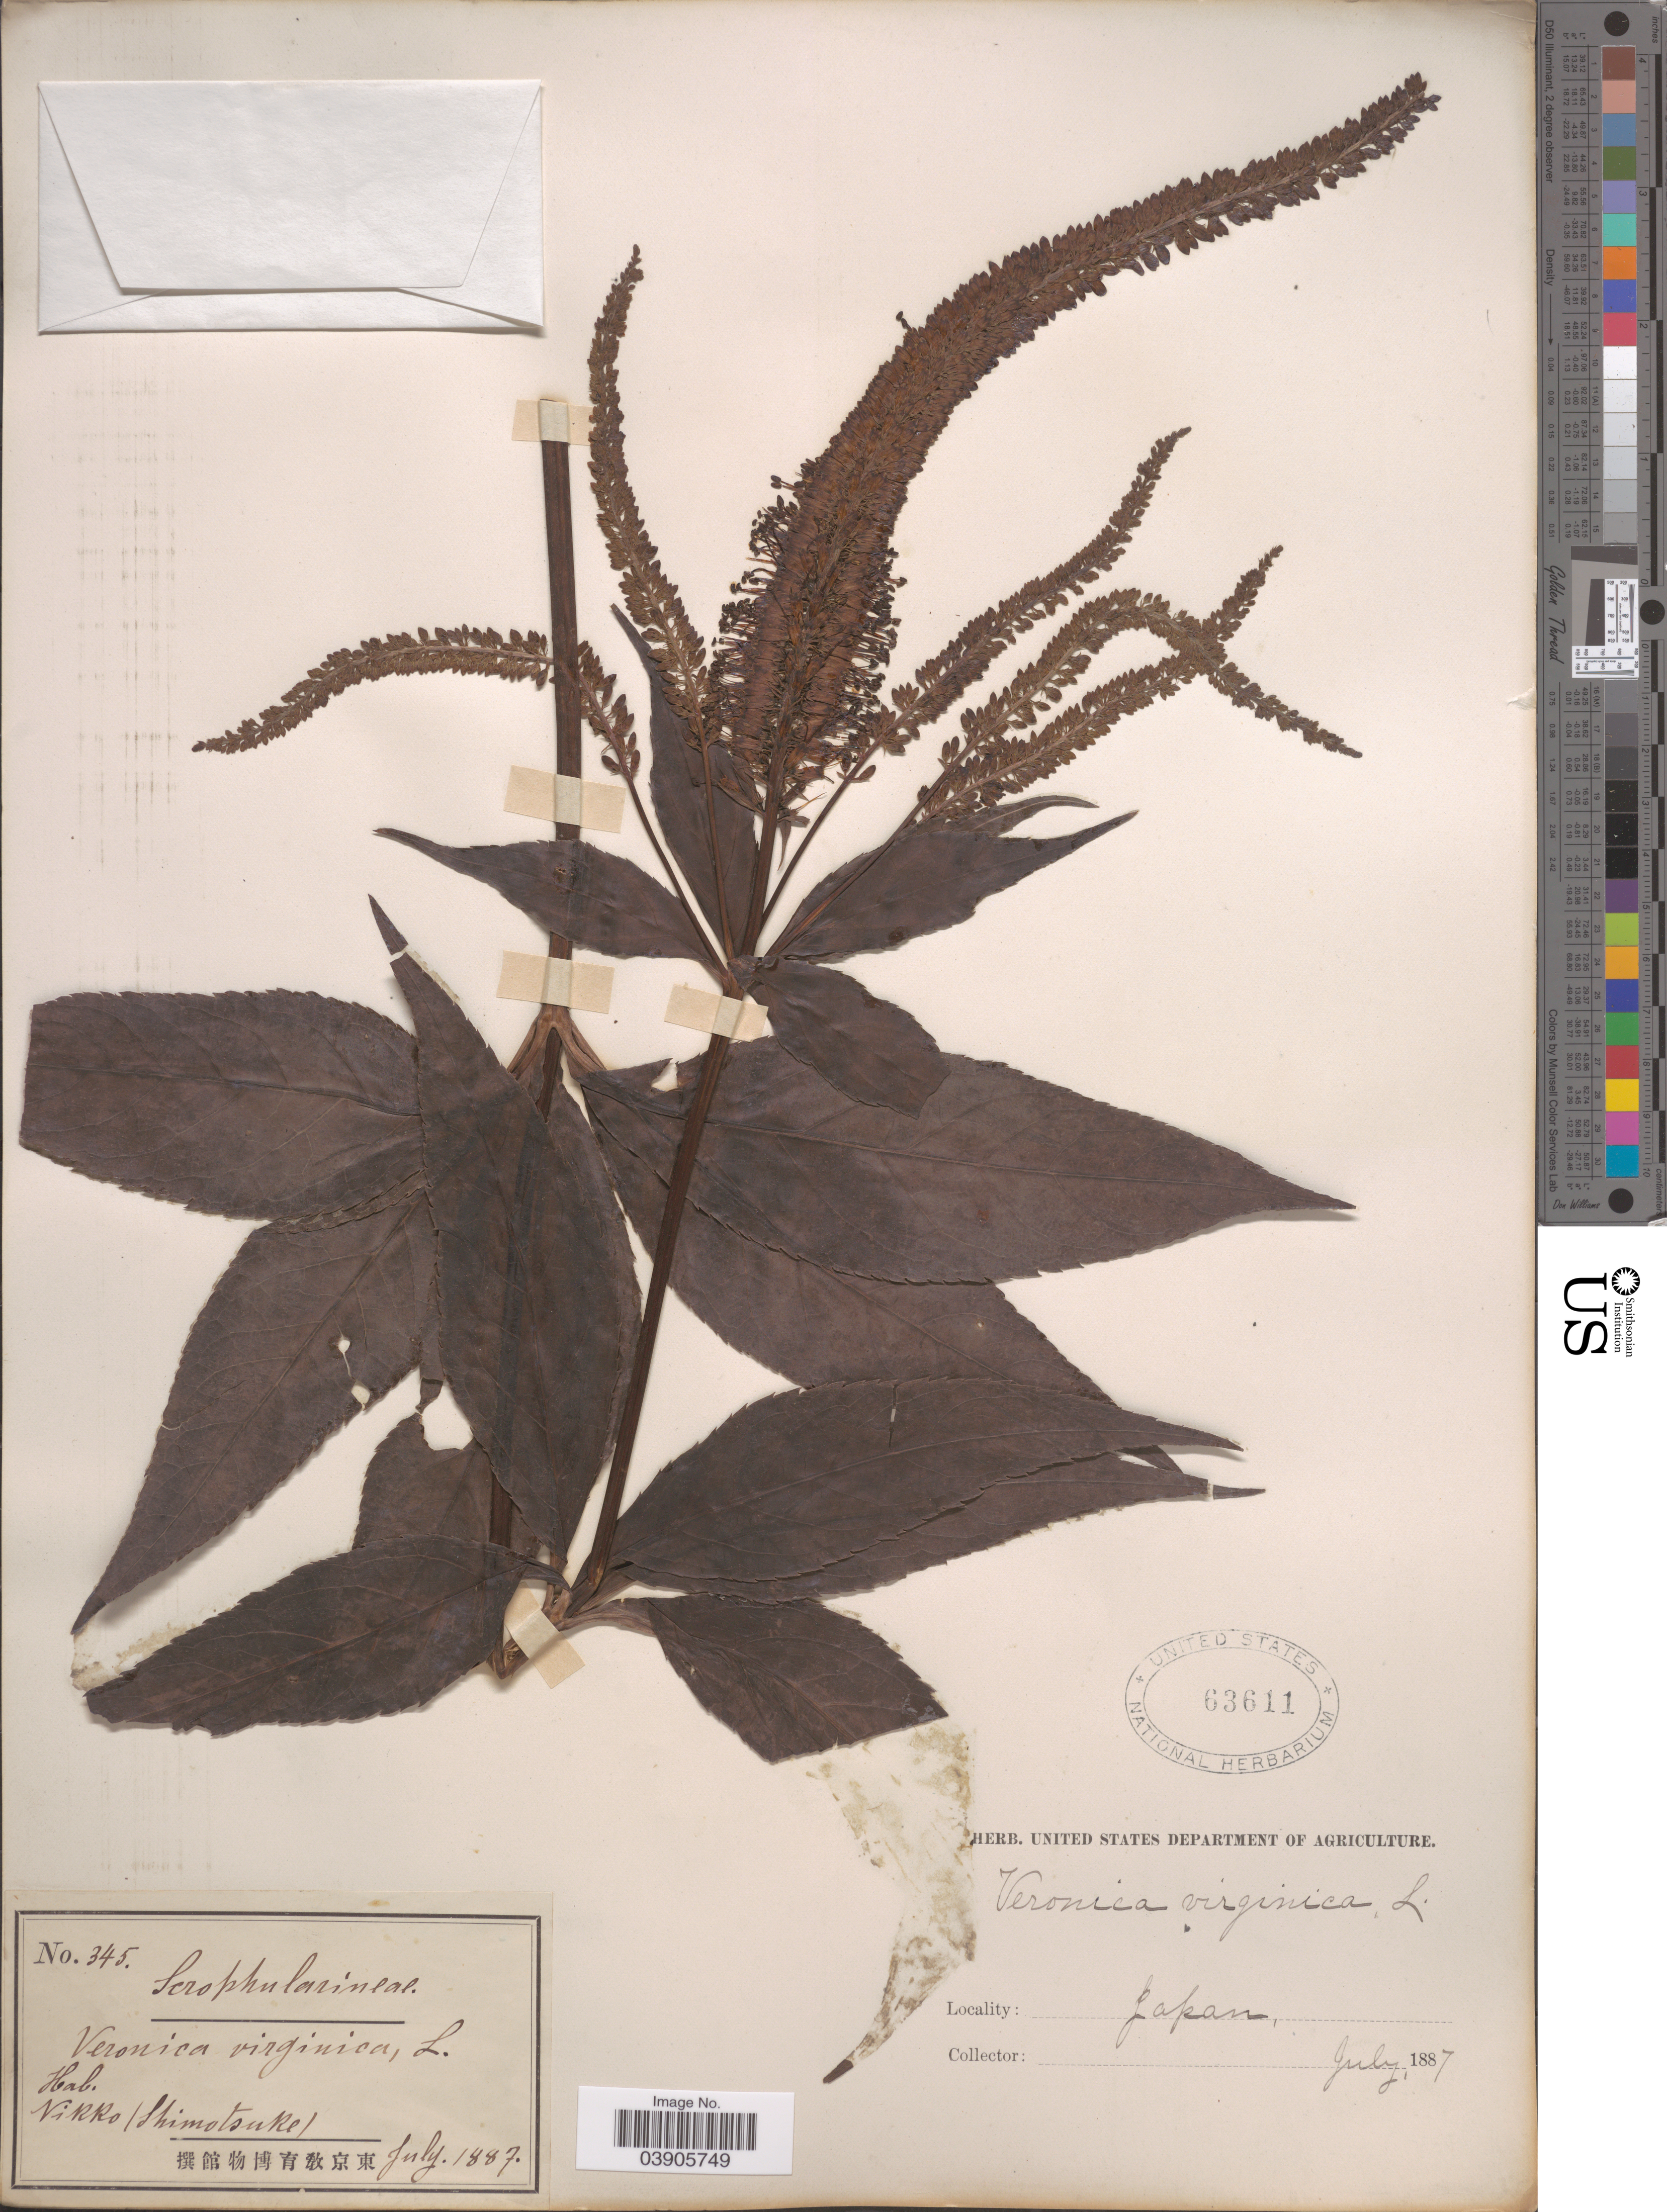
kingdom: Plantae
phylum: Tracheophyta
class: Magnoliopsida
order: Lamiales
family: Plantaginaceae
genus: Veronicastrum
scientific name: Veronicastrum sibiricum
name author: (L.) Pennell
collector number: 345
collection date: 1887-07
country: Japan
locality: Nikko (Shimotsuke).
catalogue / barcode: US 63611